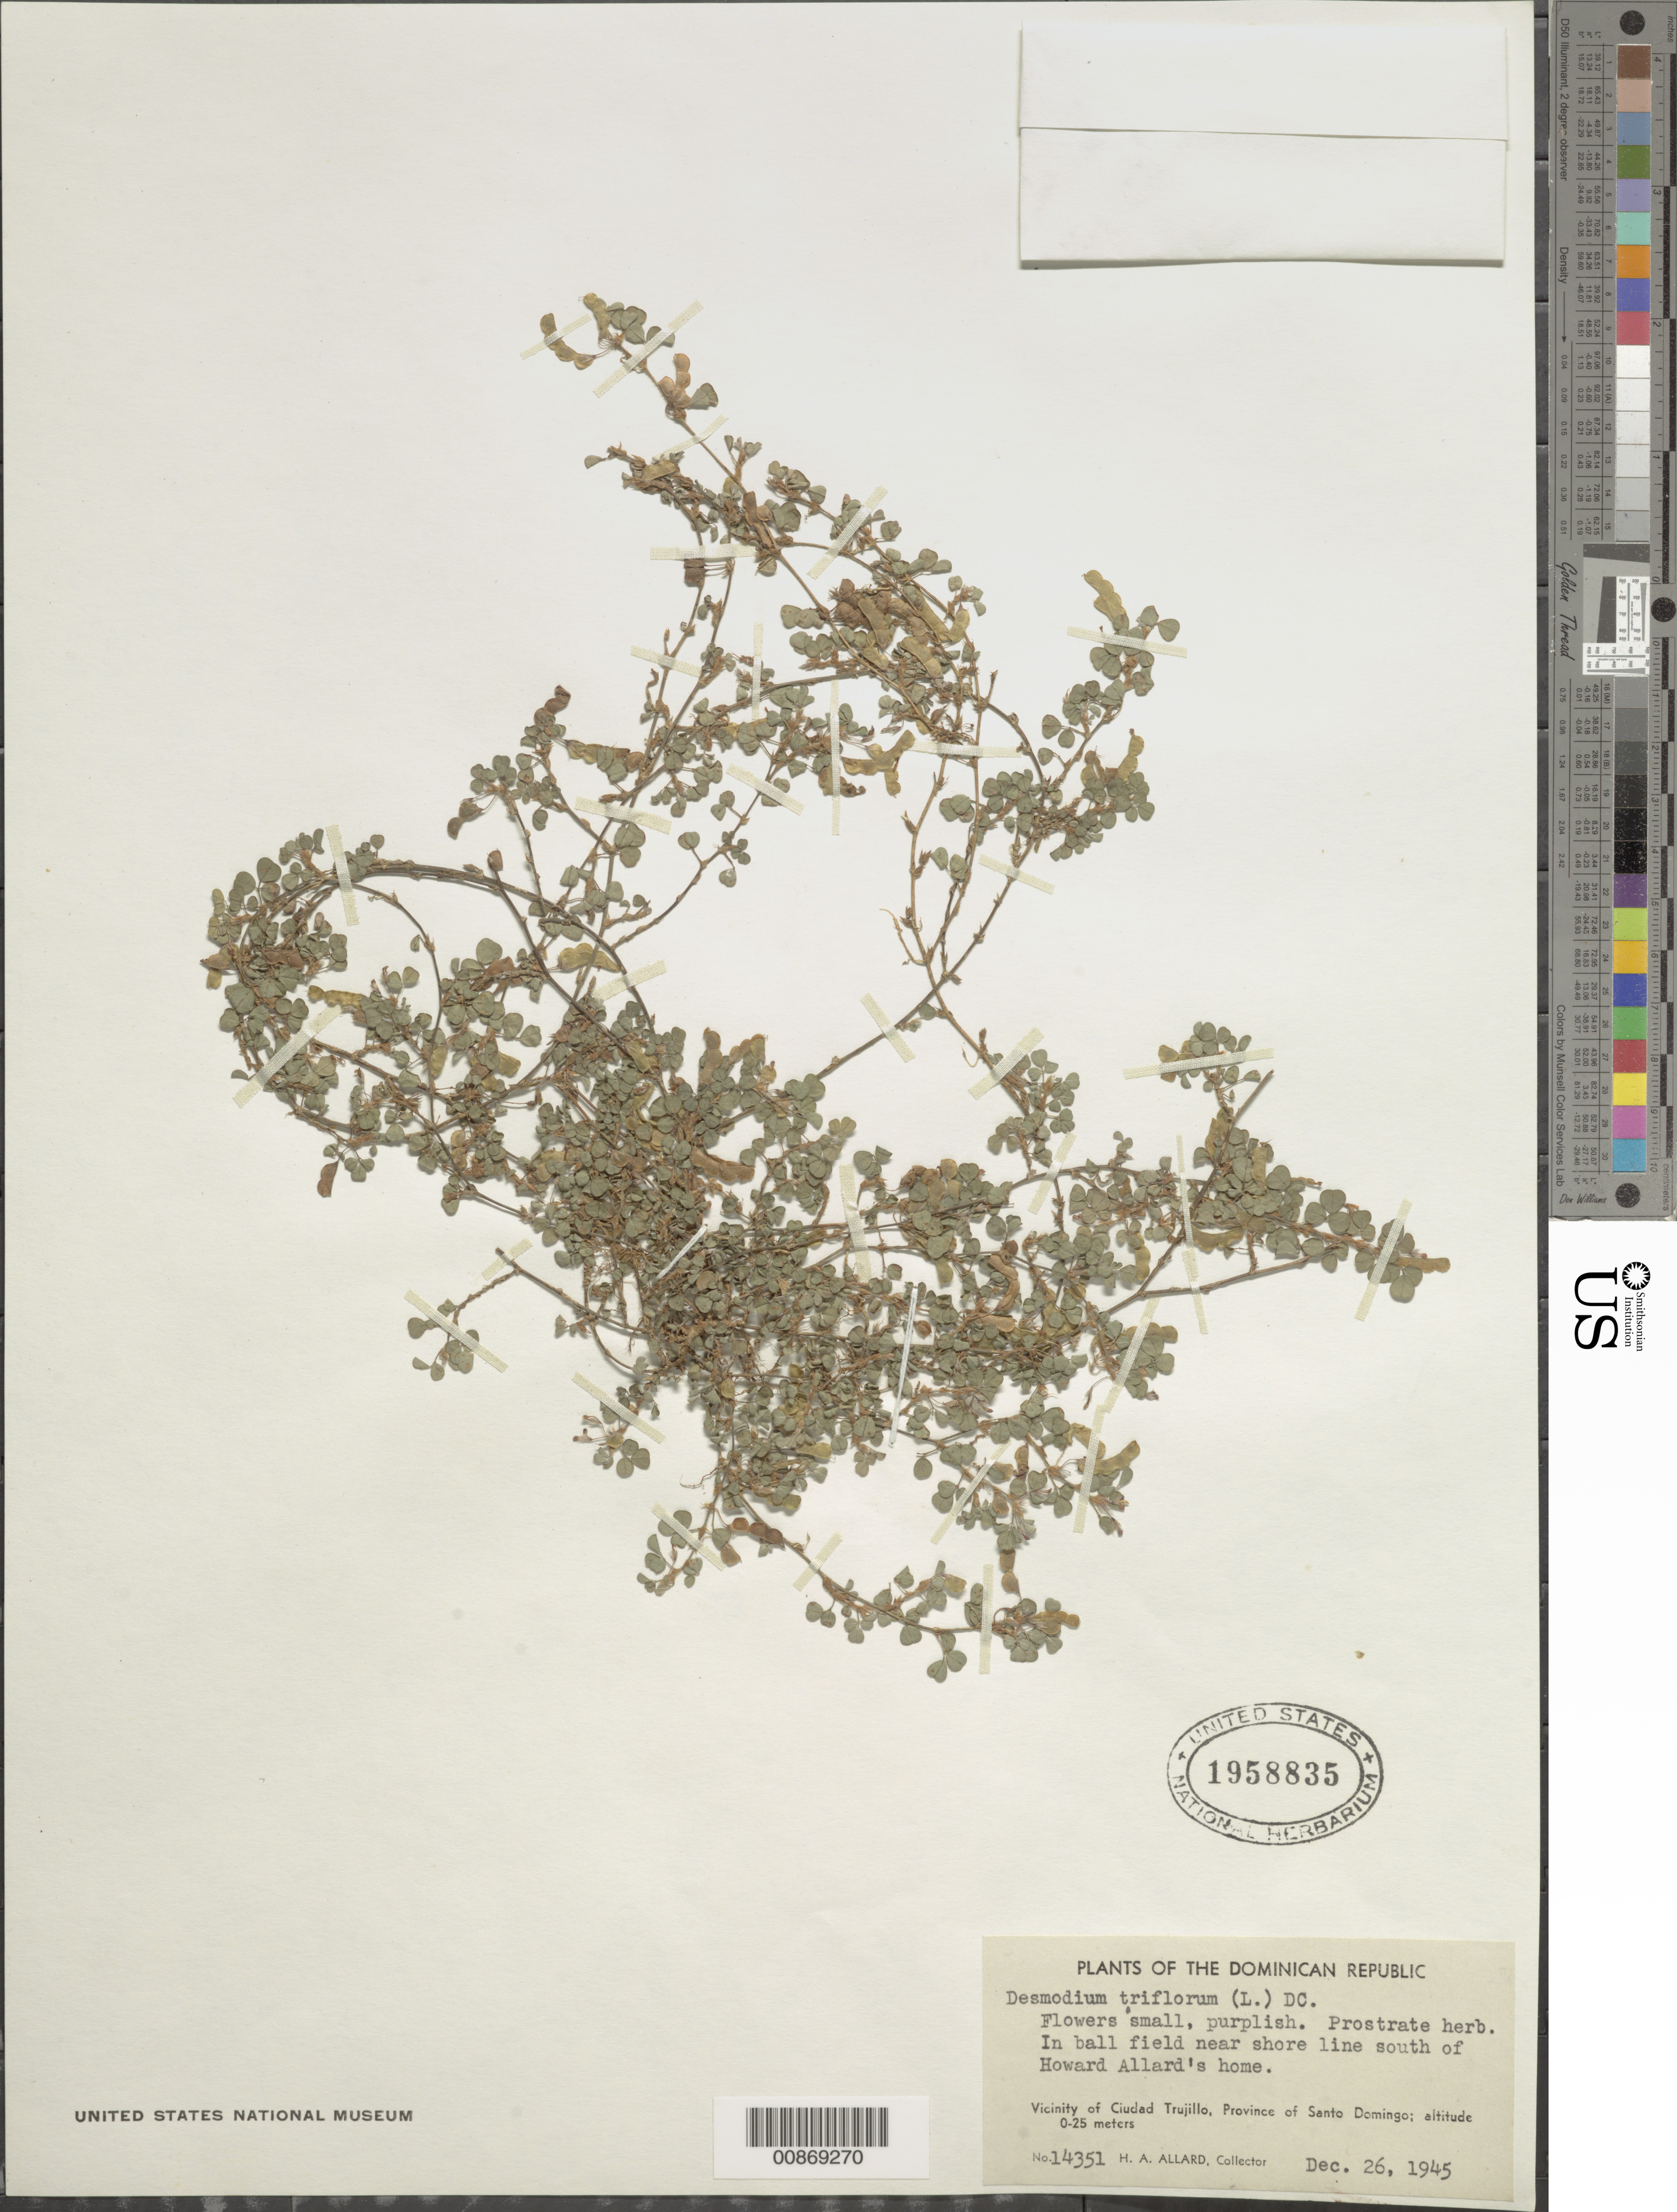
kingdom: Plantae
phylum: Tracheophyta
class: Magnoliopsida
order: Fabales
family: Fabaceae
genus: Grona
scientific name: Grona triflora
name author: (L.) H. Ohashi & K. Ohashi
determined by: Strong, Mark T., (BOT), Smithsonian Institution - National Museum of Natural History (UNITED STATES)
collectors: H. A. Allard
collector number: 14351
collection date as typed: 26 Dec 1945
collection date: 1945-12-26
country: Dominican Republic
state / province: Distrito Nacional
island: Hispaniola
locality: Vicinity of Ciudad Trujillo, Province of Santo Domingo (obsolete). In ball field near shore line south of Howard Allard's home.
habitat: In ball field near shore line.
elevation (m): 0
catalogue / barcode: US 1958835